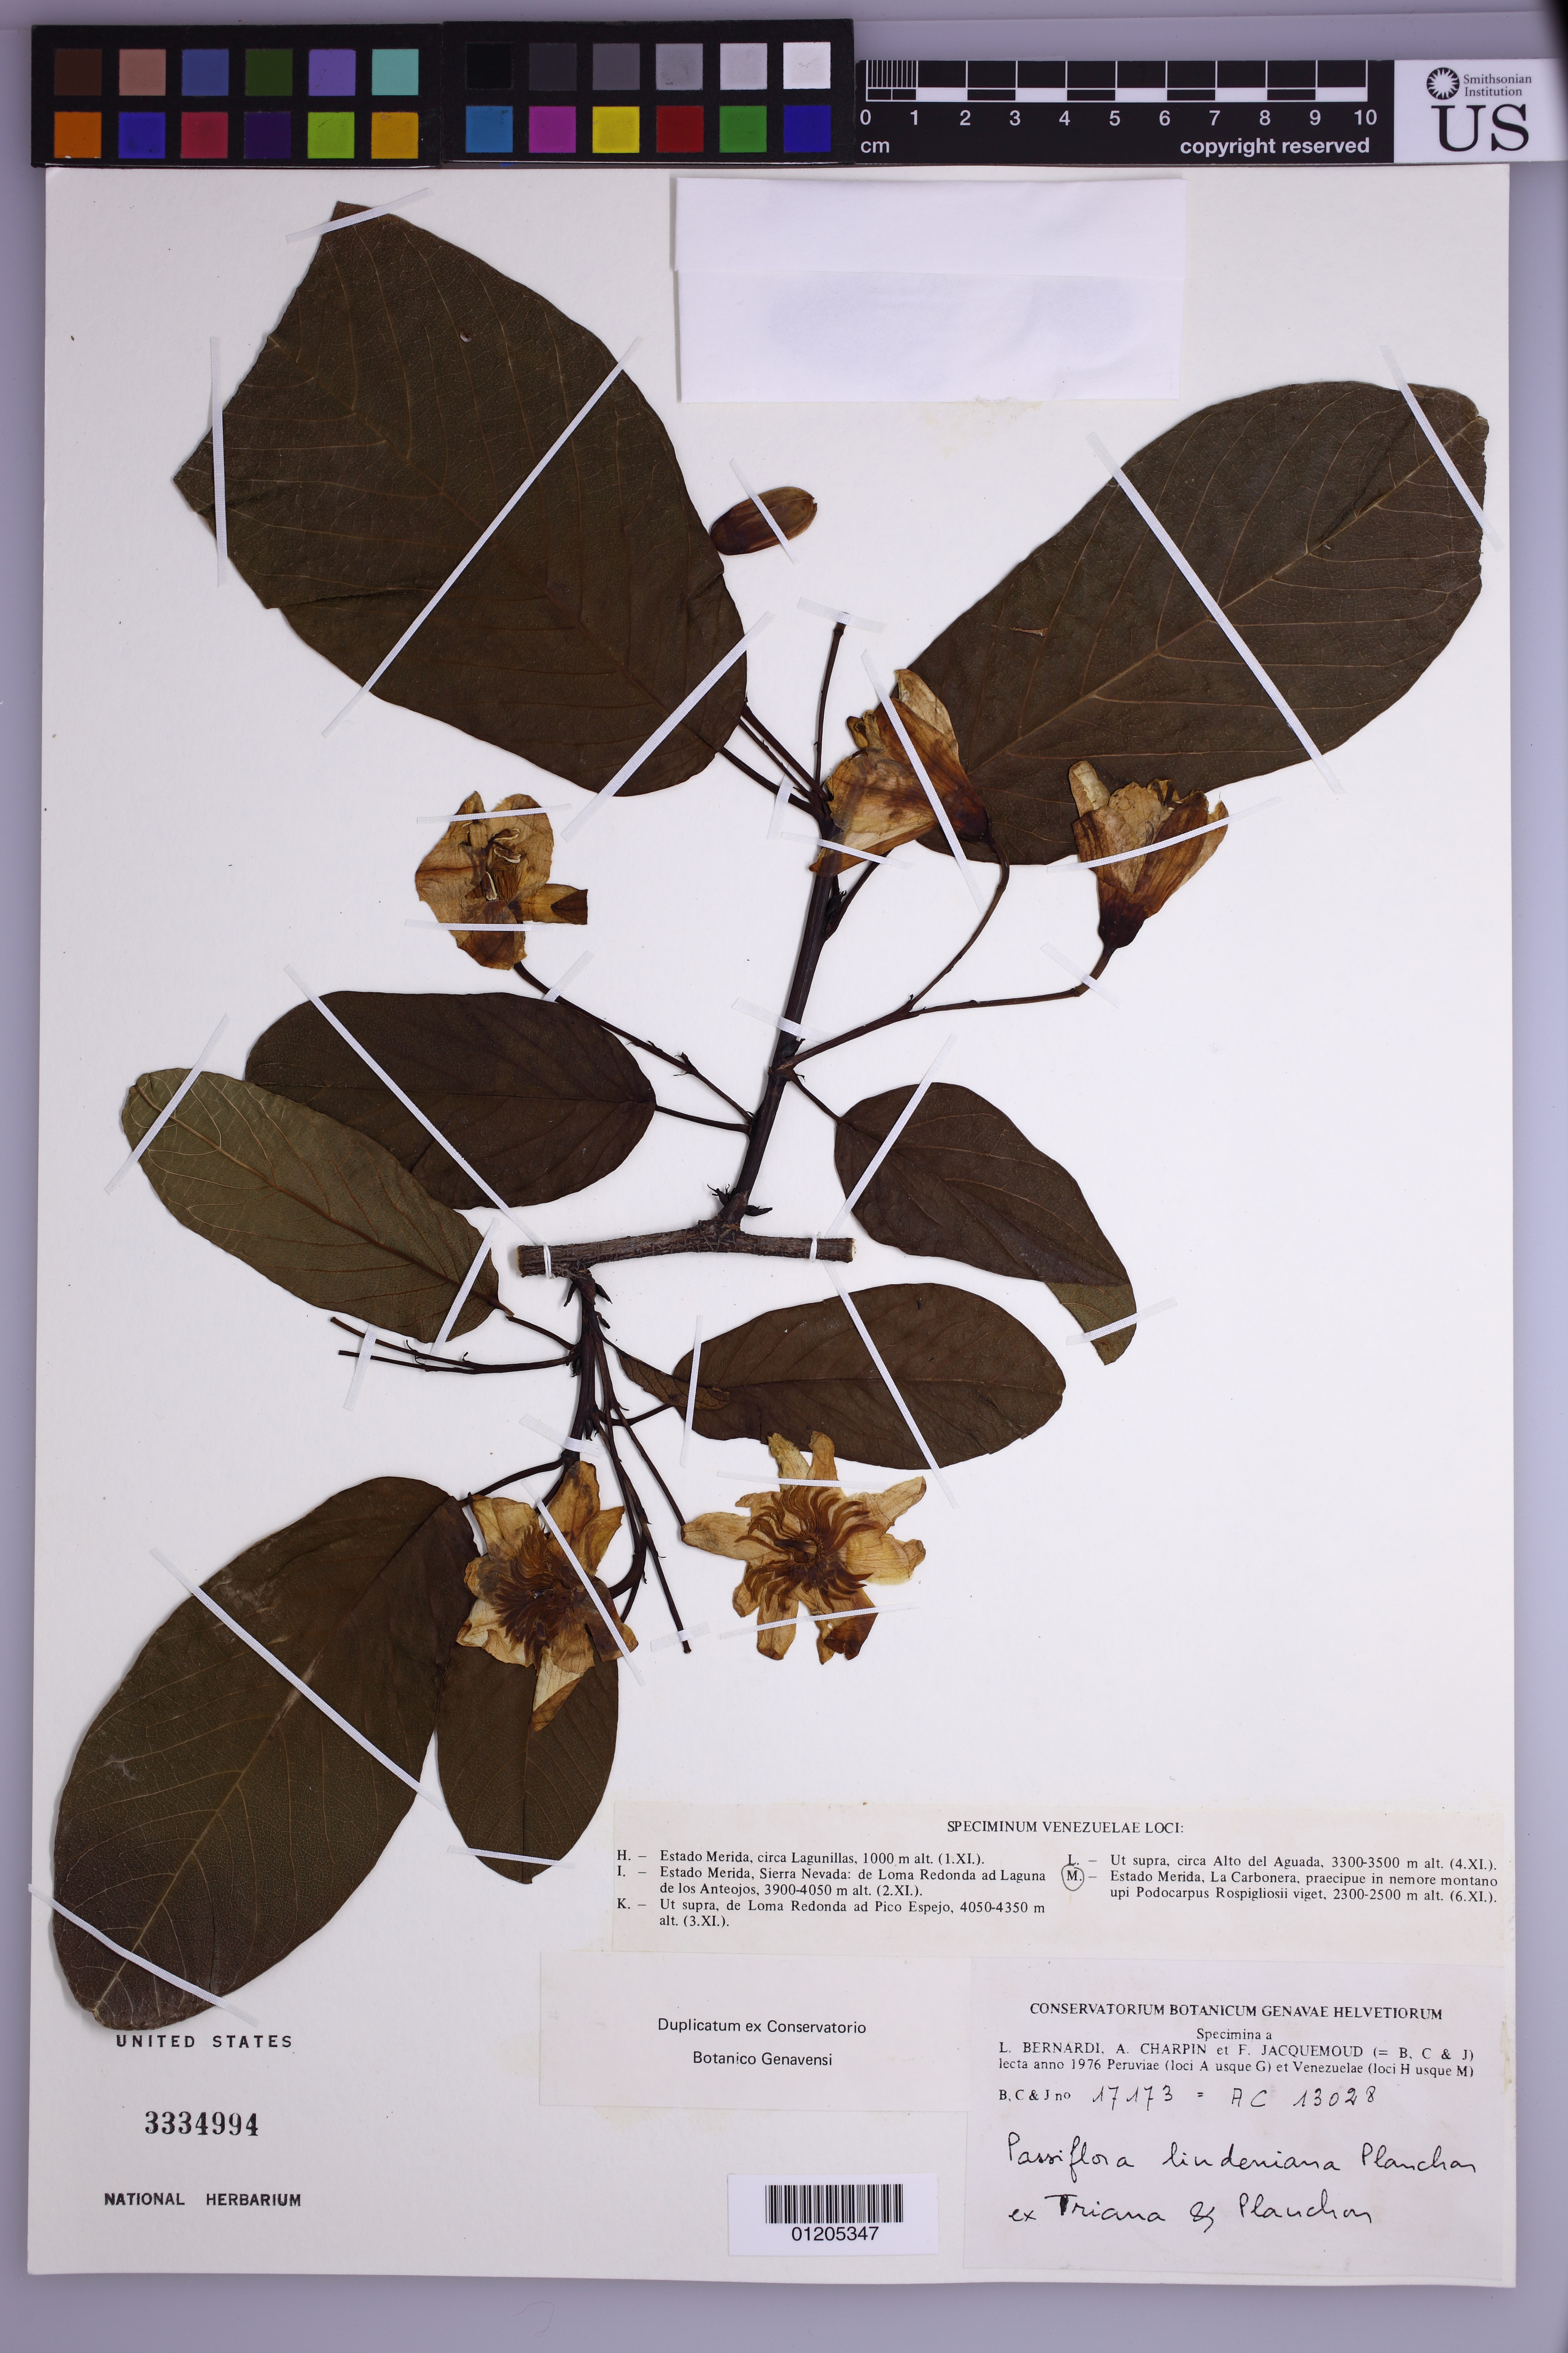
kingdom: Plantae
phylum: Tracheophyta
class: Magnoliopsida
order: Malpighiales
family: Passifloraceae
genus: Passiflora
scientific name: Passiflora lindeniana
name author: Planch.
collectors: L. Bernardi, A. Charpin & F. Jacquemoud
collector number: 17173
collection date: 1976-11-06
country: Venezuela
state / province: Mérida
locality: La Carbonera, praecipue in nemore montano upi Podocarpus Rospigliosii viget.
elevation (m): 2300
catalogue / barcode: US 3334994